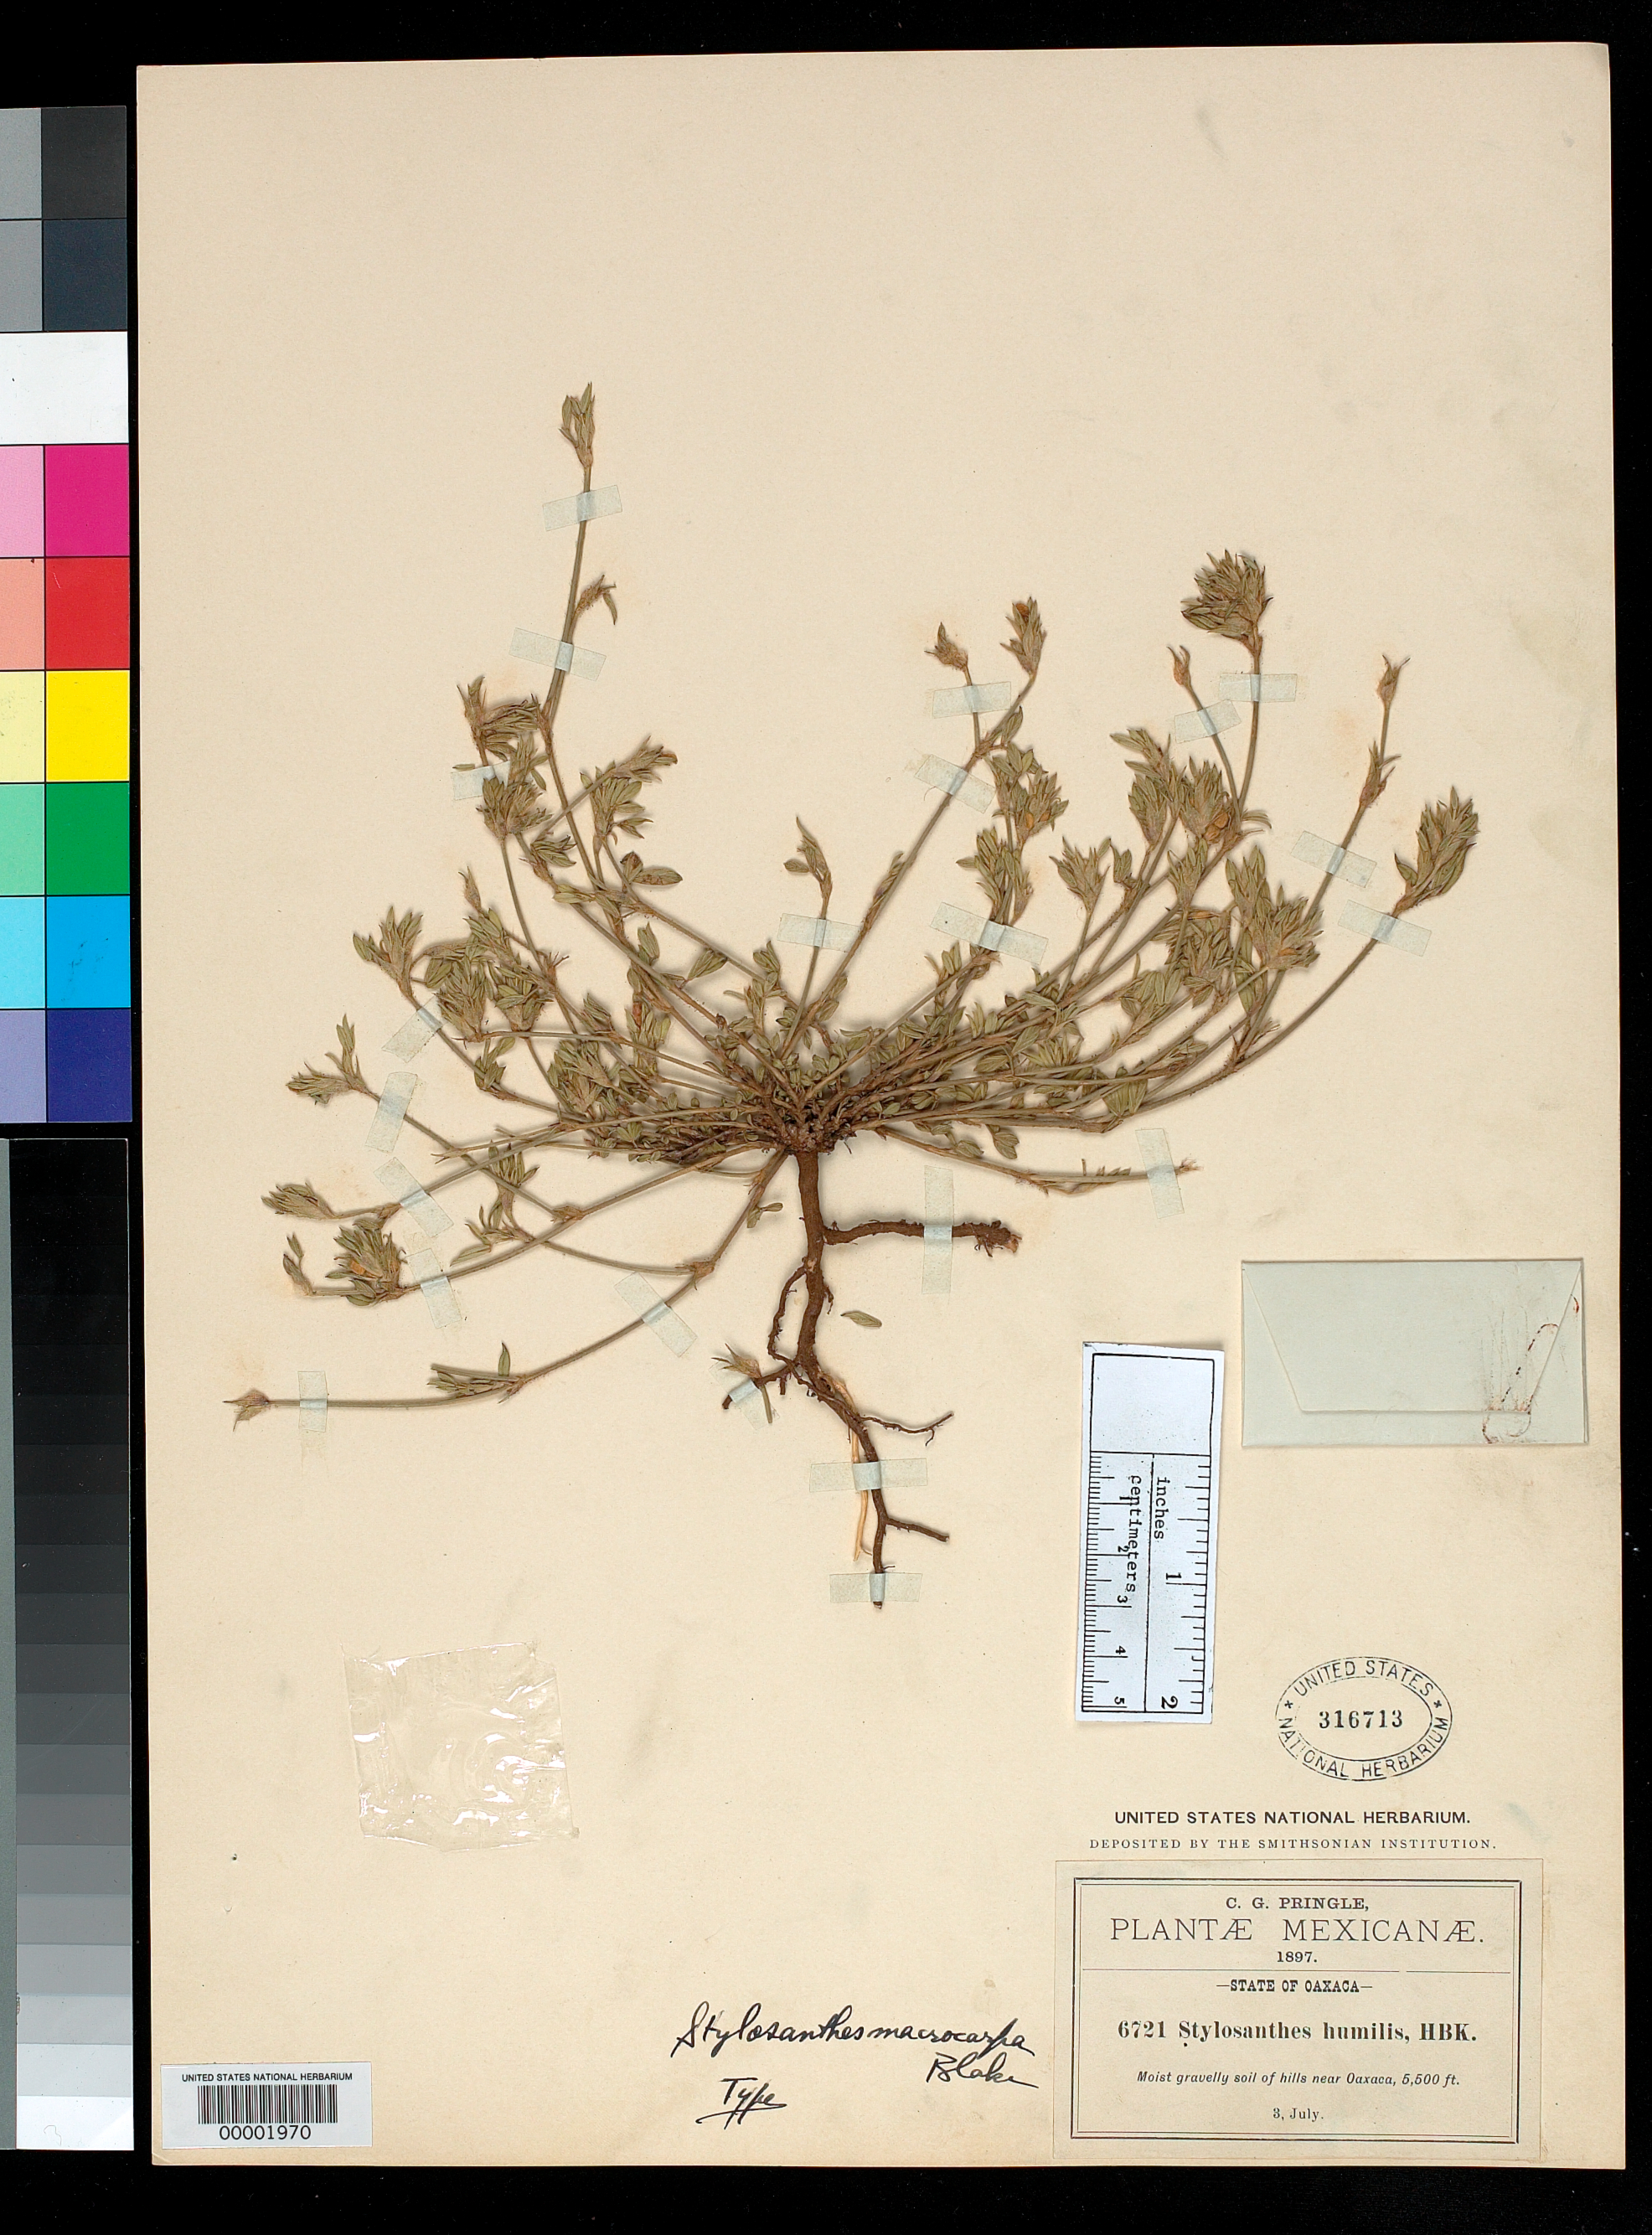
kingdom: Plantae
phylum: Tracheophyta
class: Magnoliopsida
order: Fabales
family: Fabaceae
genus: Stylosanthes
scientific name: Stylosanthes macrocarpa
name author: S.F. Blake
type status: Holotype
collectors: C. G. Pringle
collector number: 6721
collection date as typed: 03 Jul 1897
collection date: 1897-07-03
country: Mexico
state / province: Oaxaca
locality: Hills near Oaxaca City.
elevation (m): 1675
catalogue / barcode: US 316713